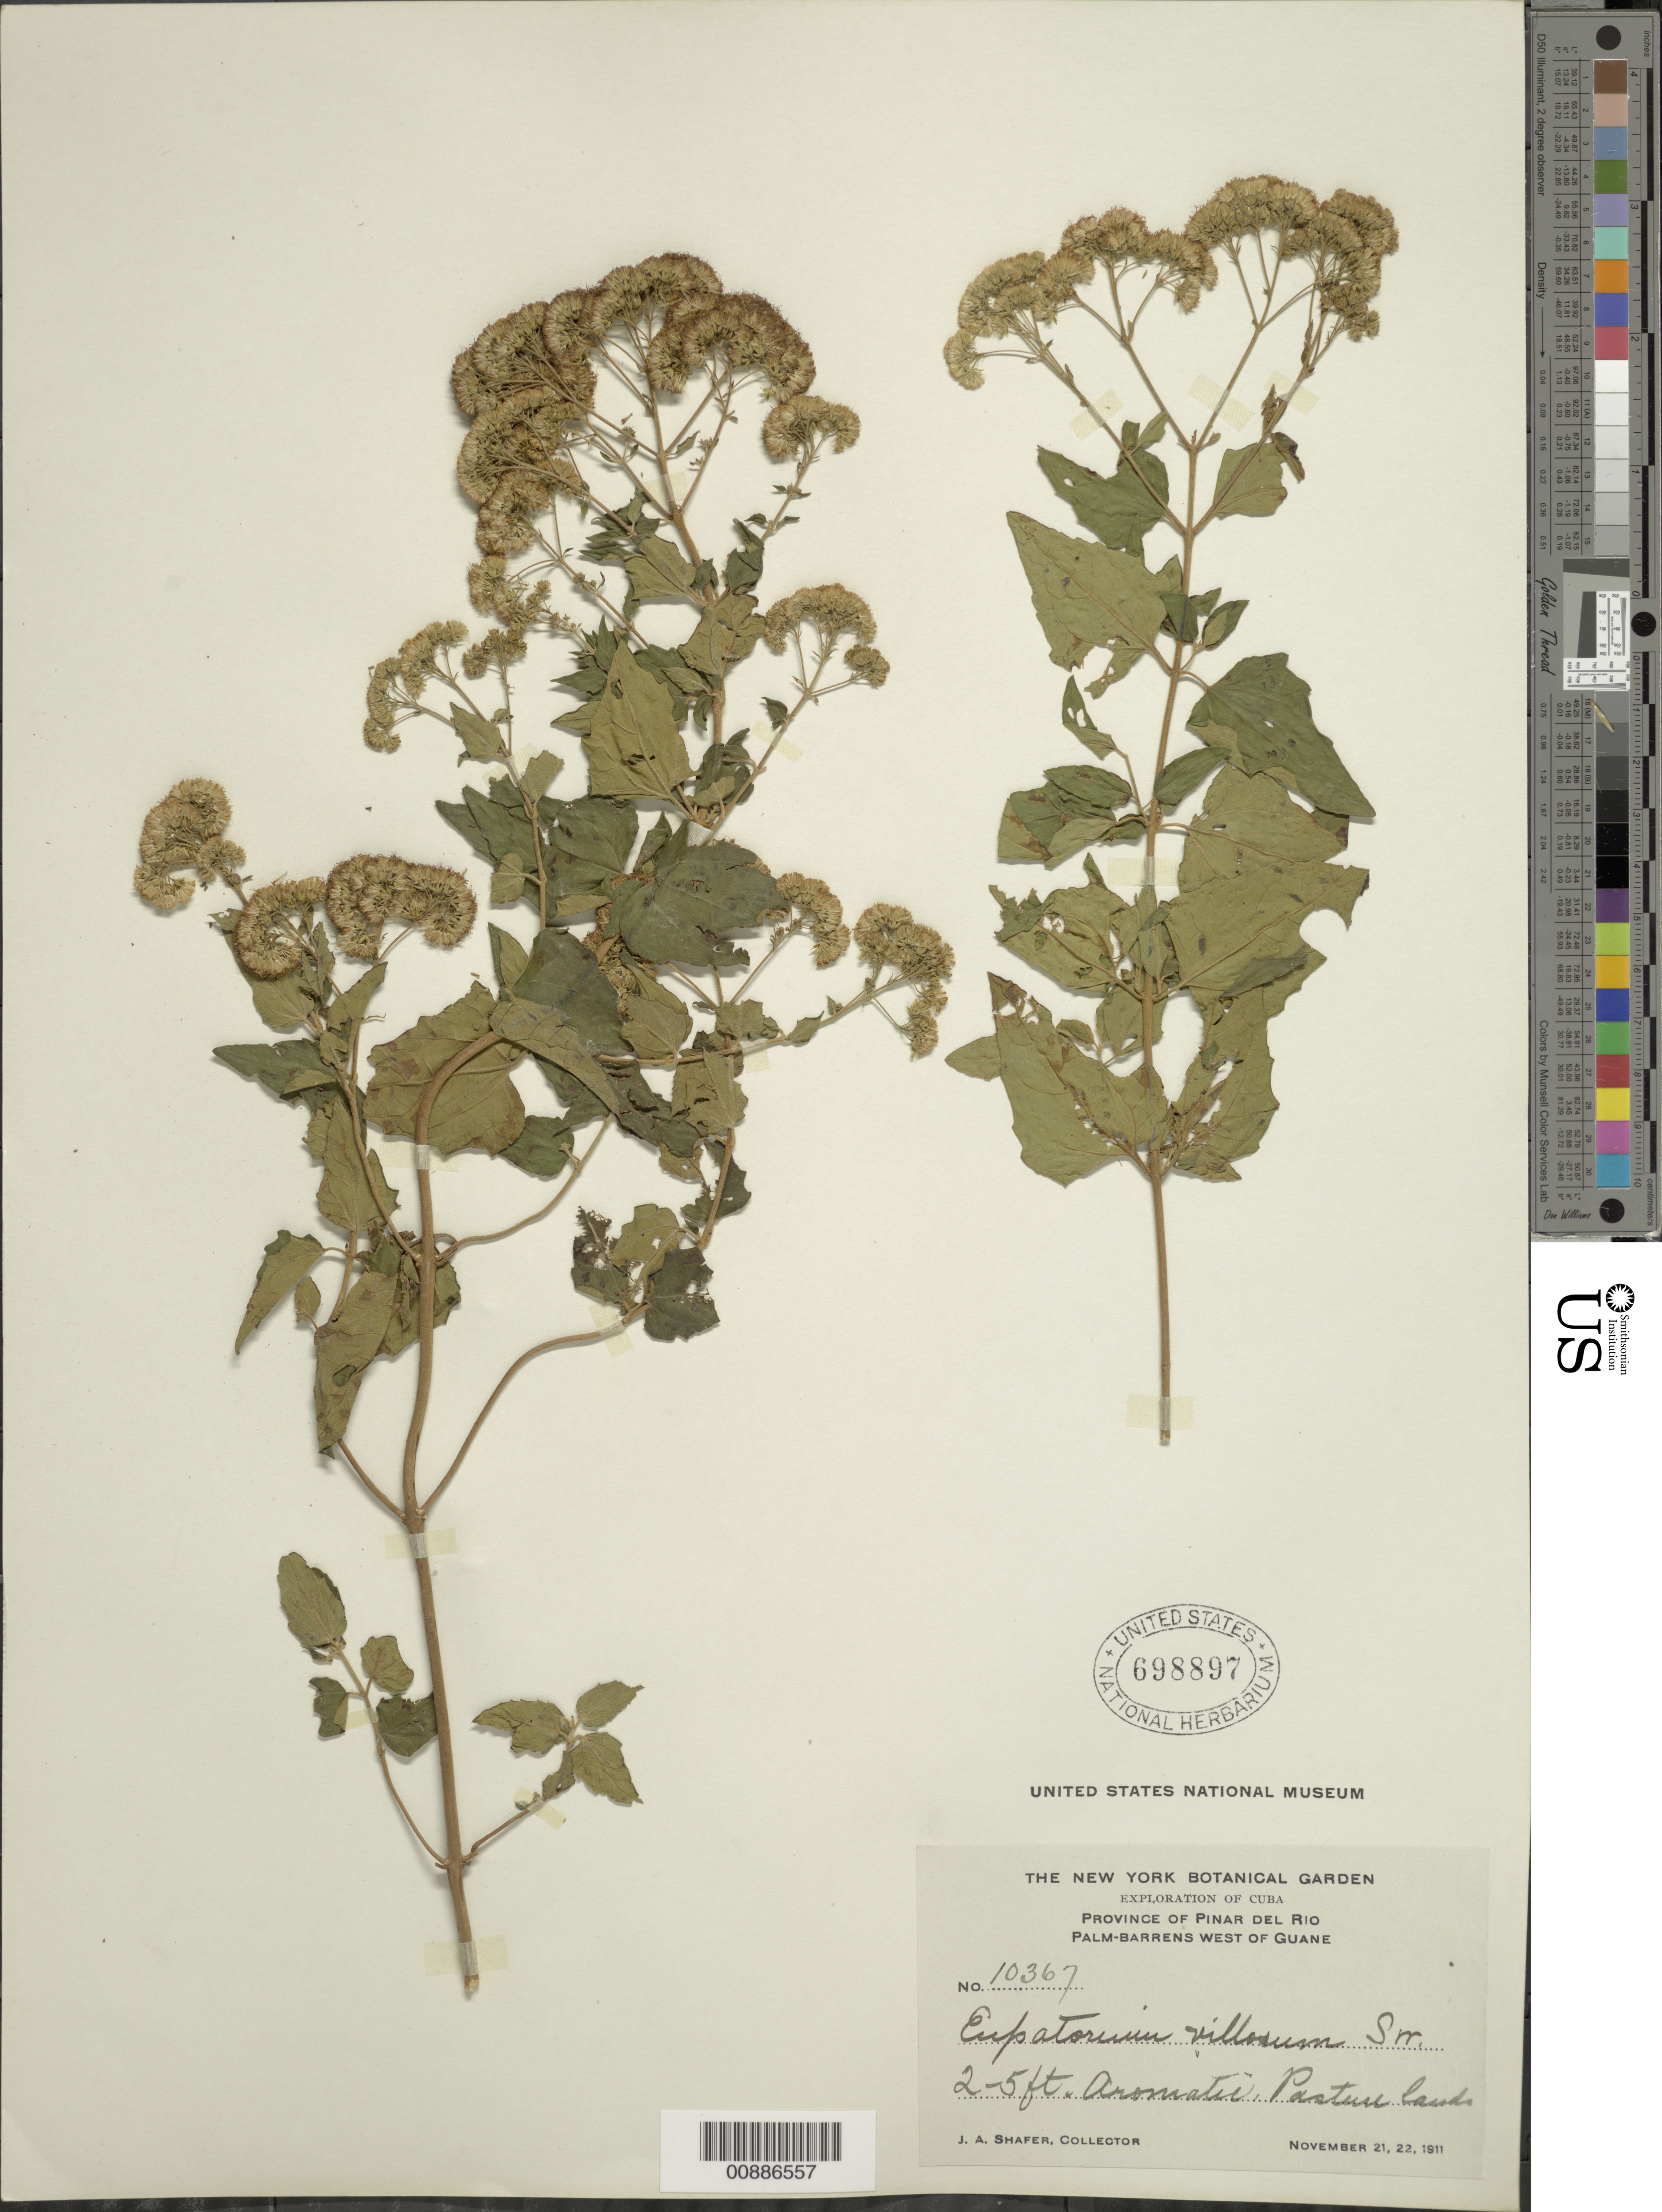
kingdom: Plantae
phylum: Tracheophyta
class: Magnoliopsida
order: Asterales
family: Asteraceae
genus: Koanophyllon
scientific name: Koanophyllon villosum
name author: (Sw.) R.M. King & H. Rob.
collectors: J. A. Shafer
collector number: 10367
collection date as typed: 21 Nov 1911 to 22 Nov 1911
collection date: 1911-11-21/1911-11-22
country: Cuba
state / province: Pinar del Río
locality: Palm-barrens west of Guane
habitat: Pasture lands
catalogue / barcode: US 698897